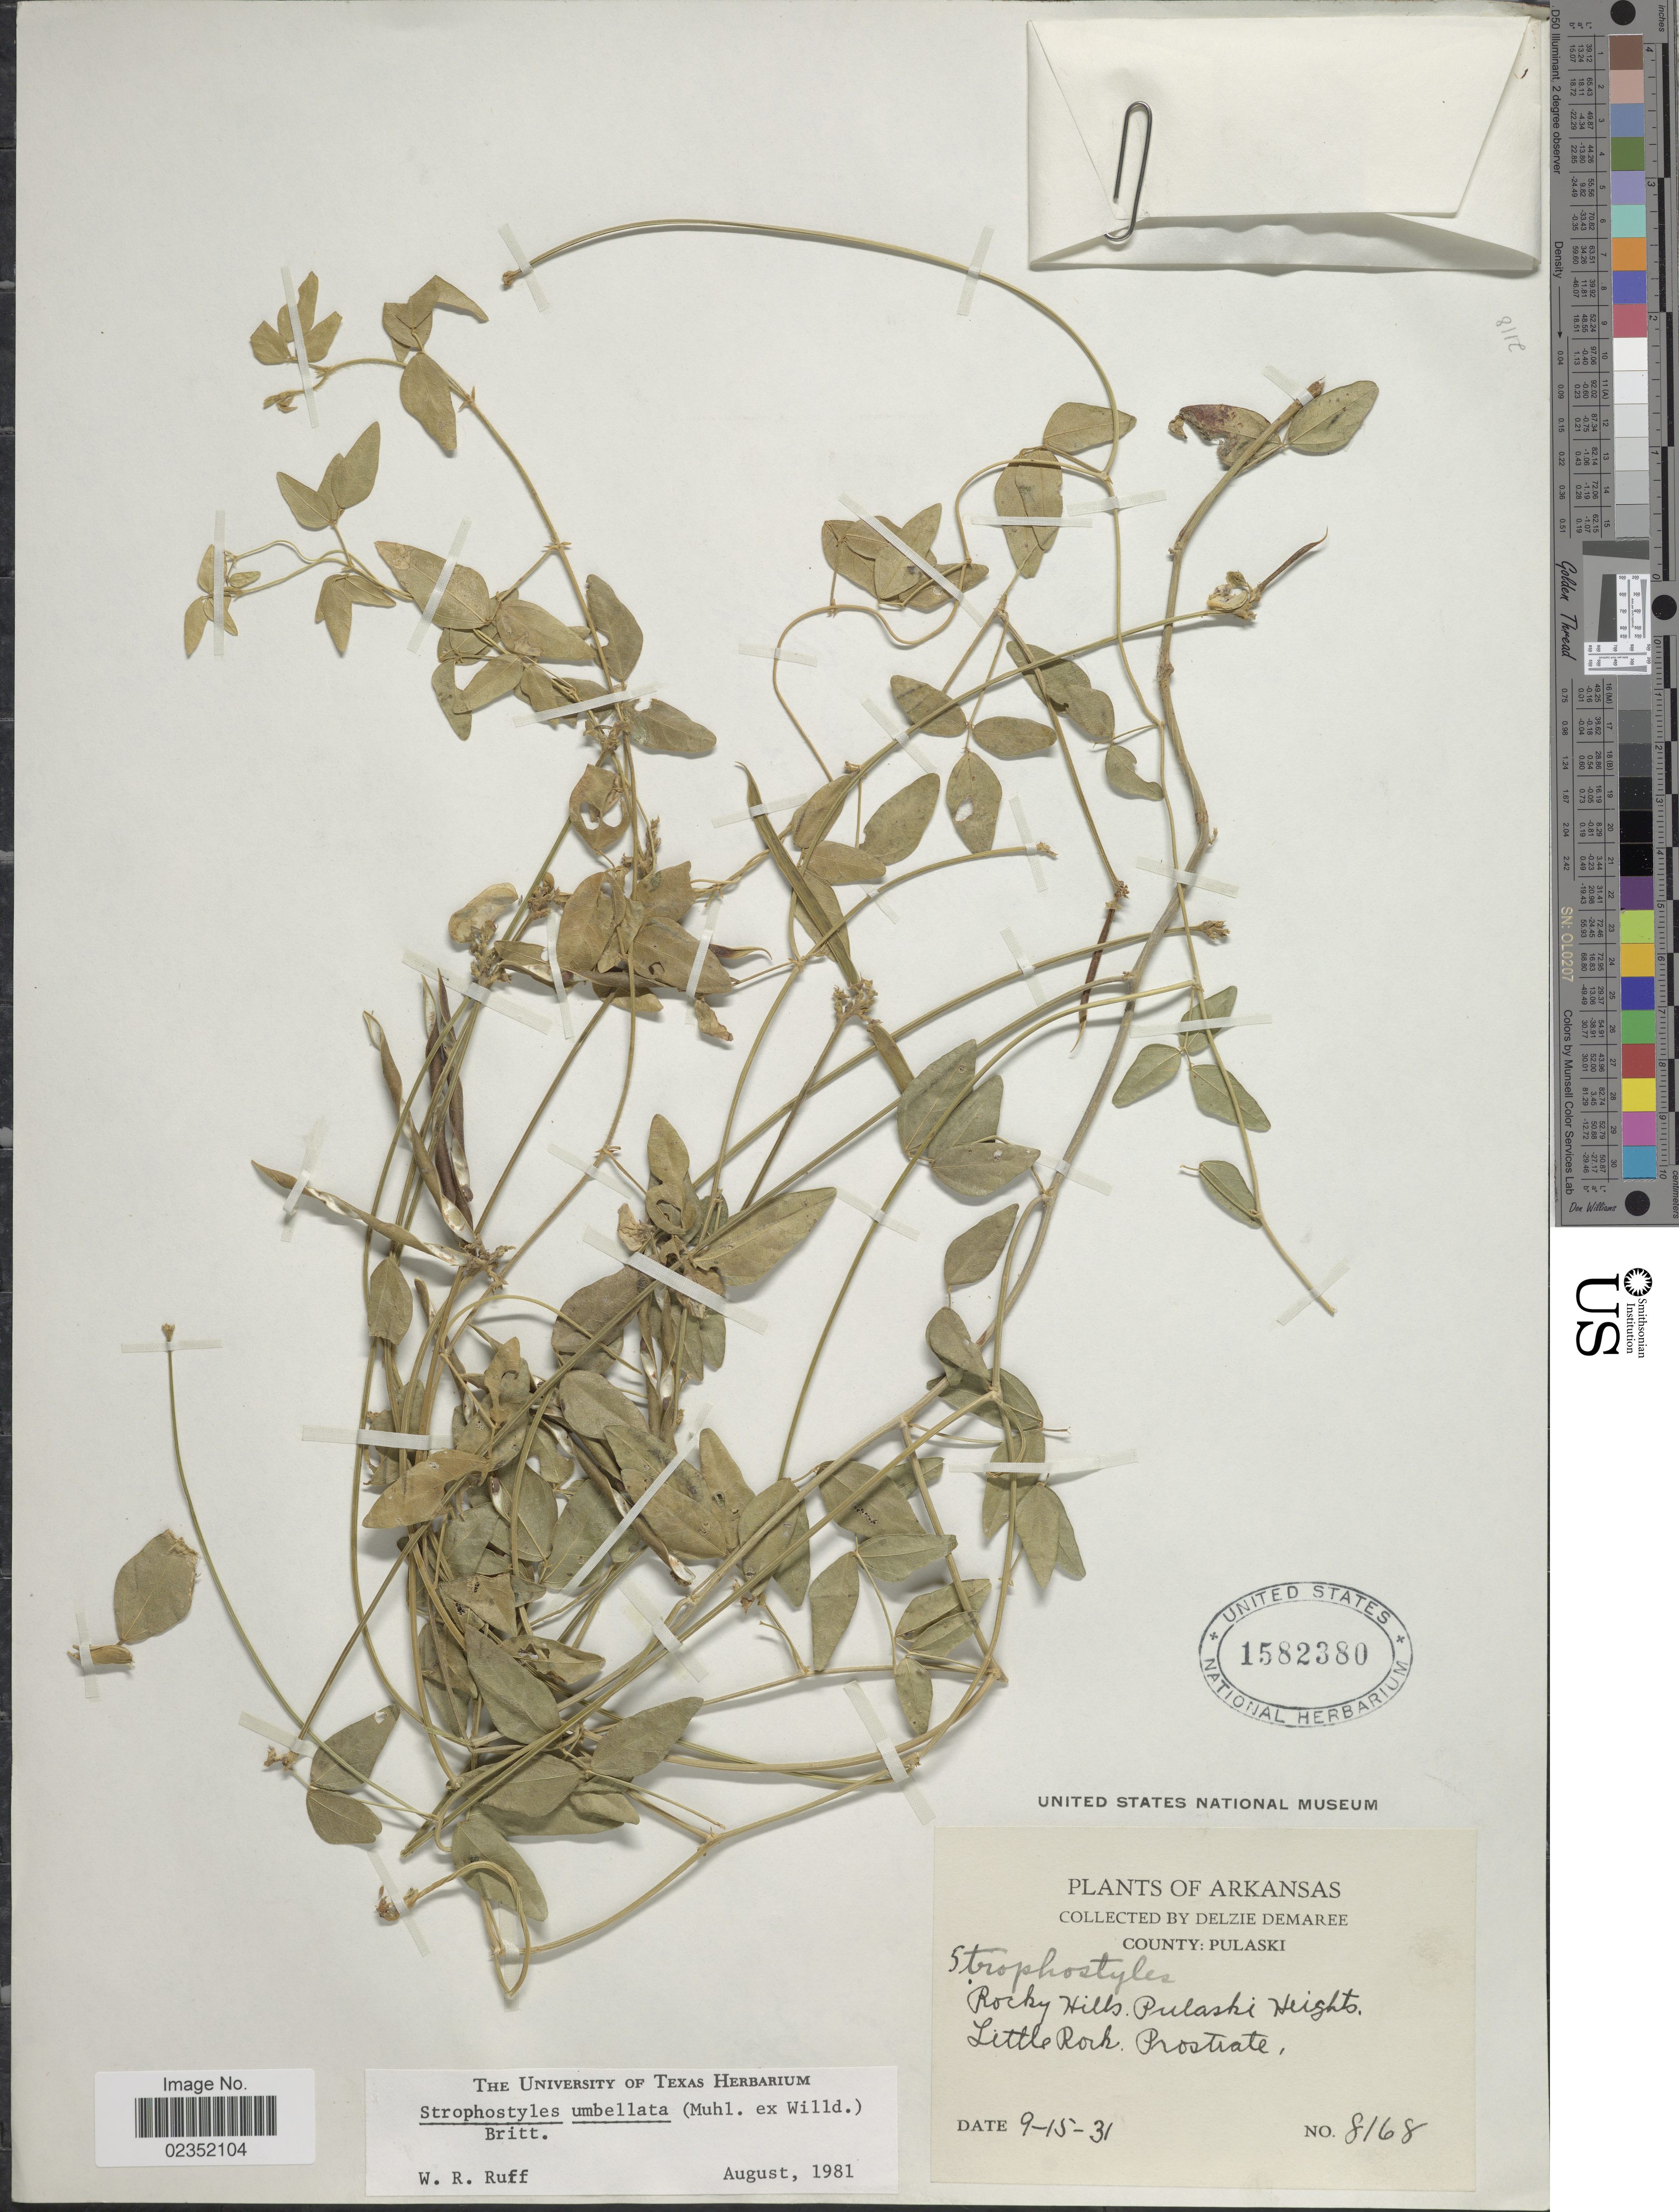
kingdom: Plantae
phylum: Tracheophyta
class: Magnoliopsida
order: Fabales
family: Fabaceae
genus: Strophostyles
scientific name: Strophostyles umbellata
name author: (Muhl. ex Willd.) Britton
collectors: D. Demaree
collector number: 8168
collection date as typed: Transcribed d/m/y: 15/9/31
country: United States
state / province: Arkansas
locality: County: Pulaski, rocky Hills, Pulaski Heights, Little Rock.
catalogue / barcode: US 1582380